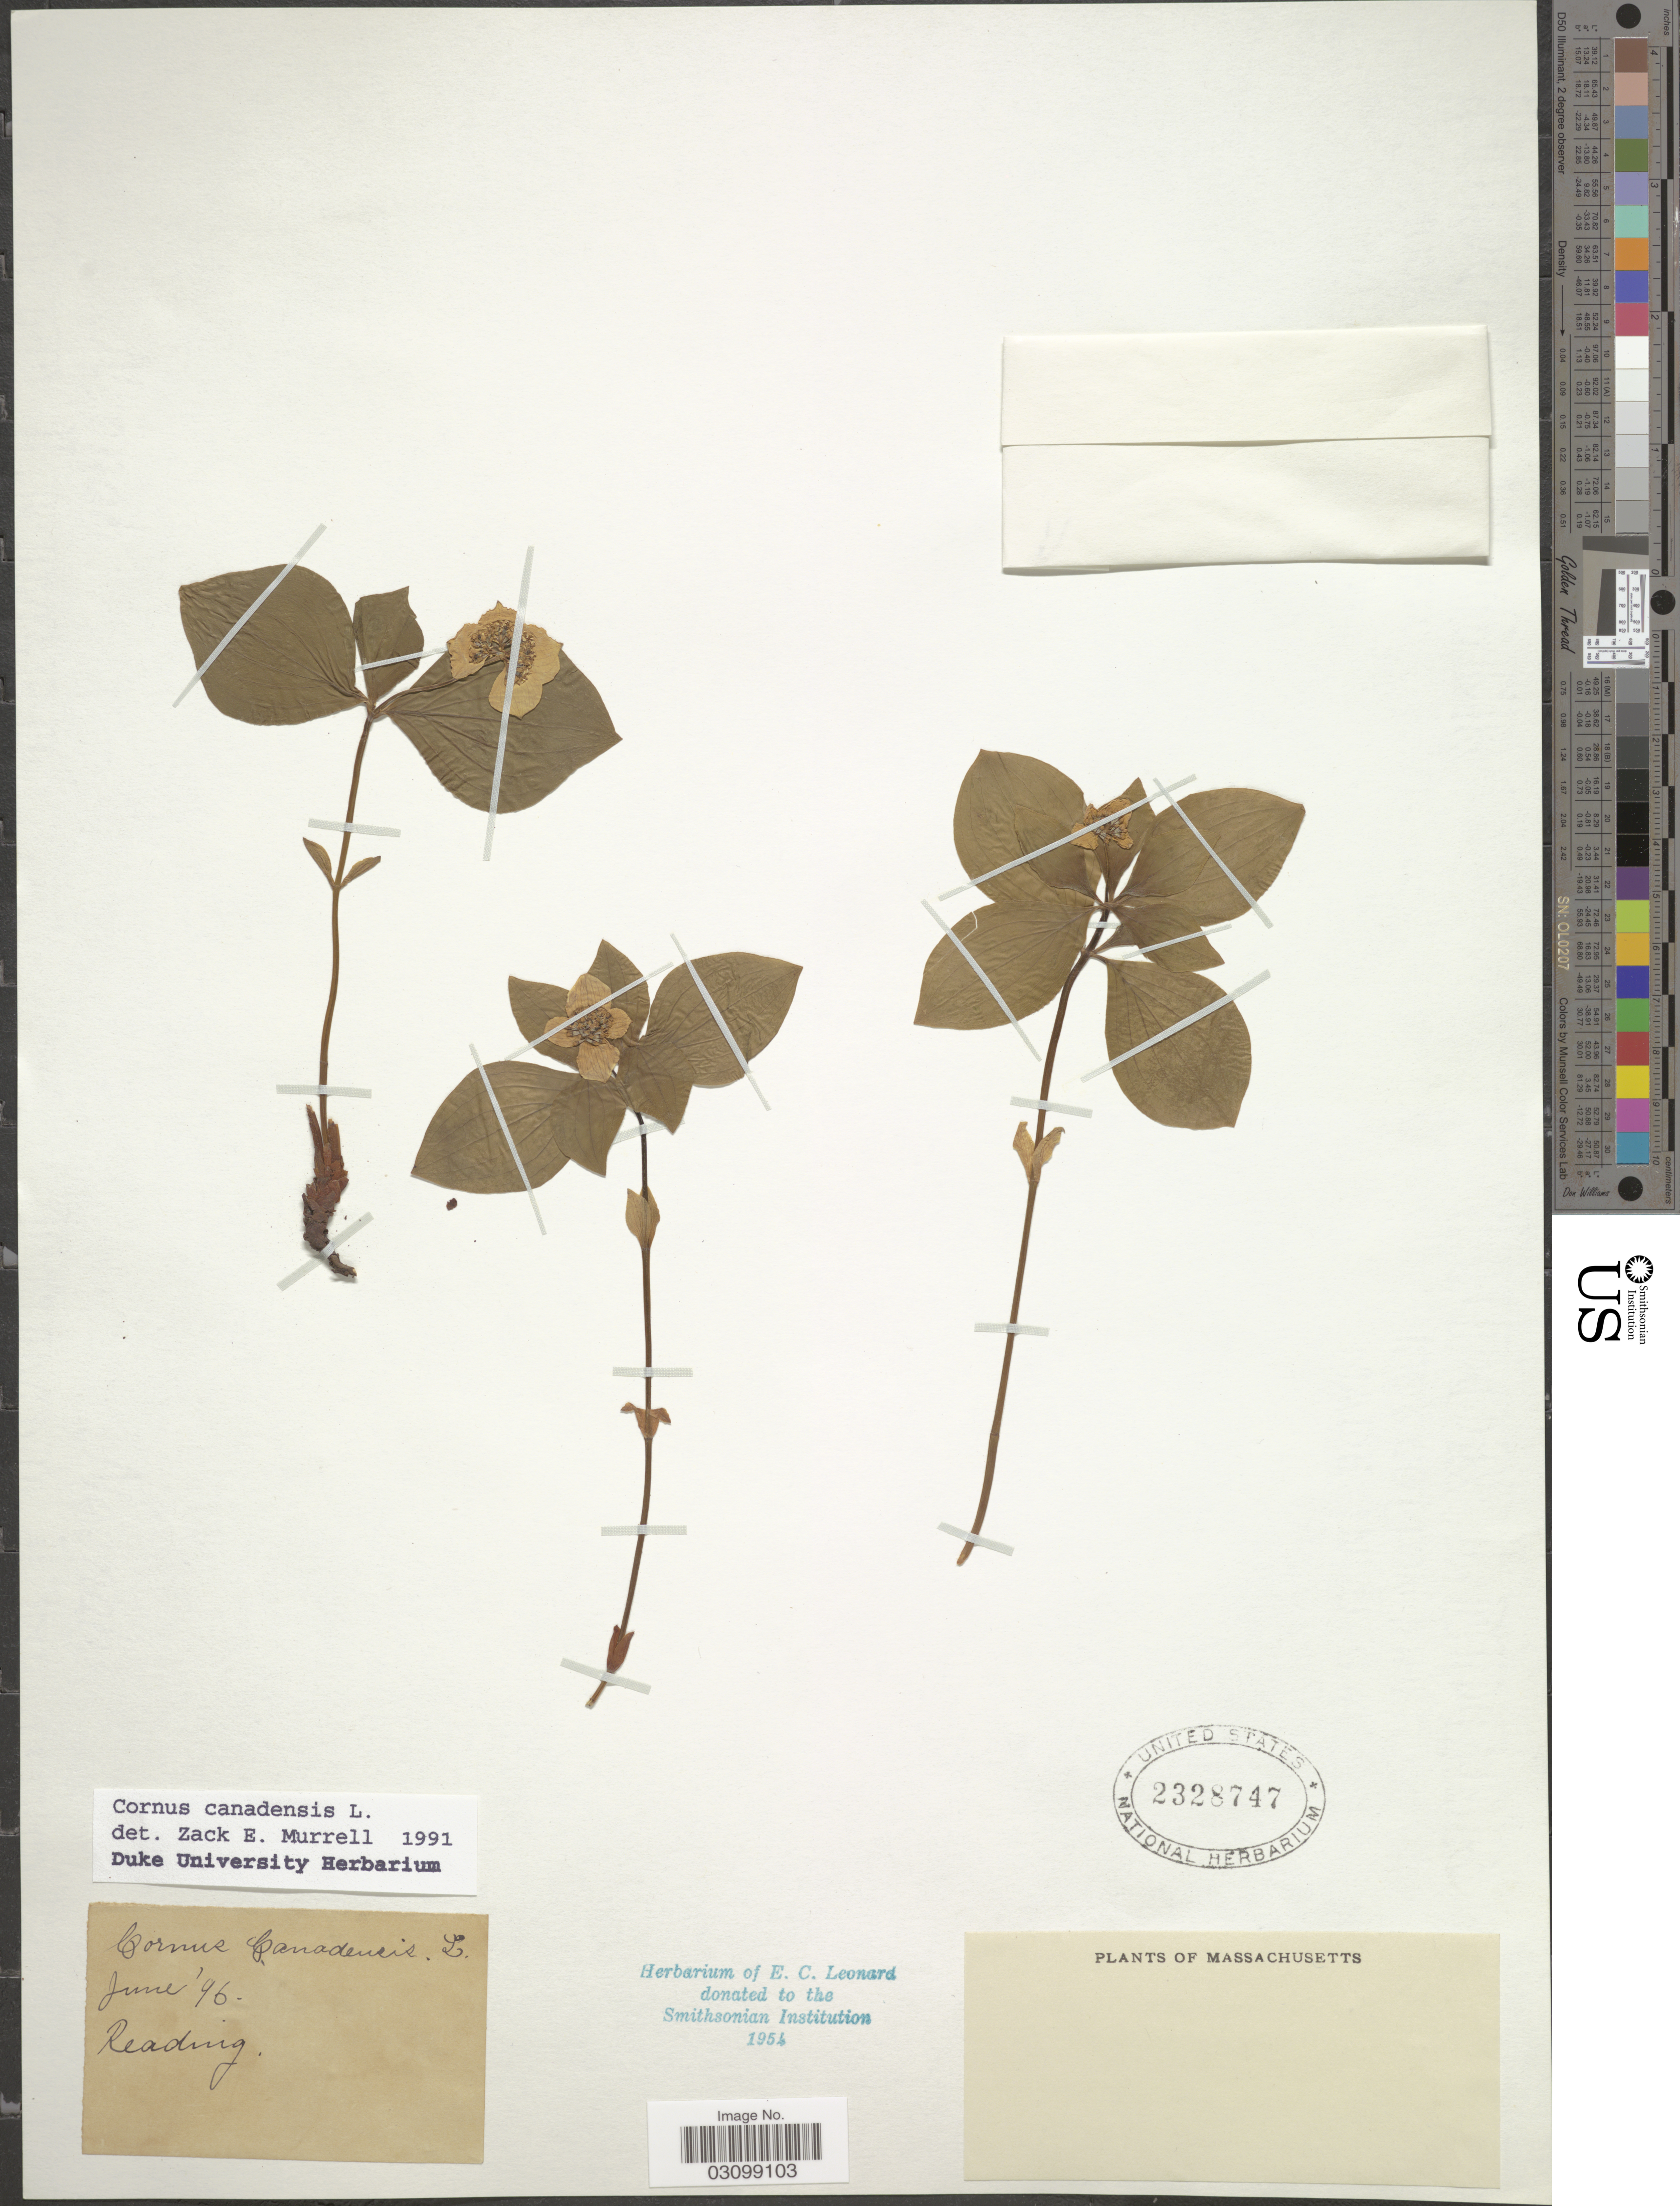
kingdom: Plantae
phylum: Tracheophyta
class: Magnoliopsida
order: Cornales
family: Cornaceae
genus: Cornus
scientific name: Cornus canadensis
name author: L.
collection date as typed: Transcribed d/m/y: /6/96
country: United States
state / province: Massachusetts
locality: Reading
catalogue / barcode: US 2328747